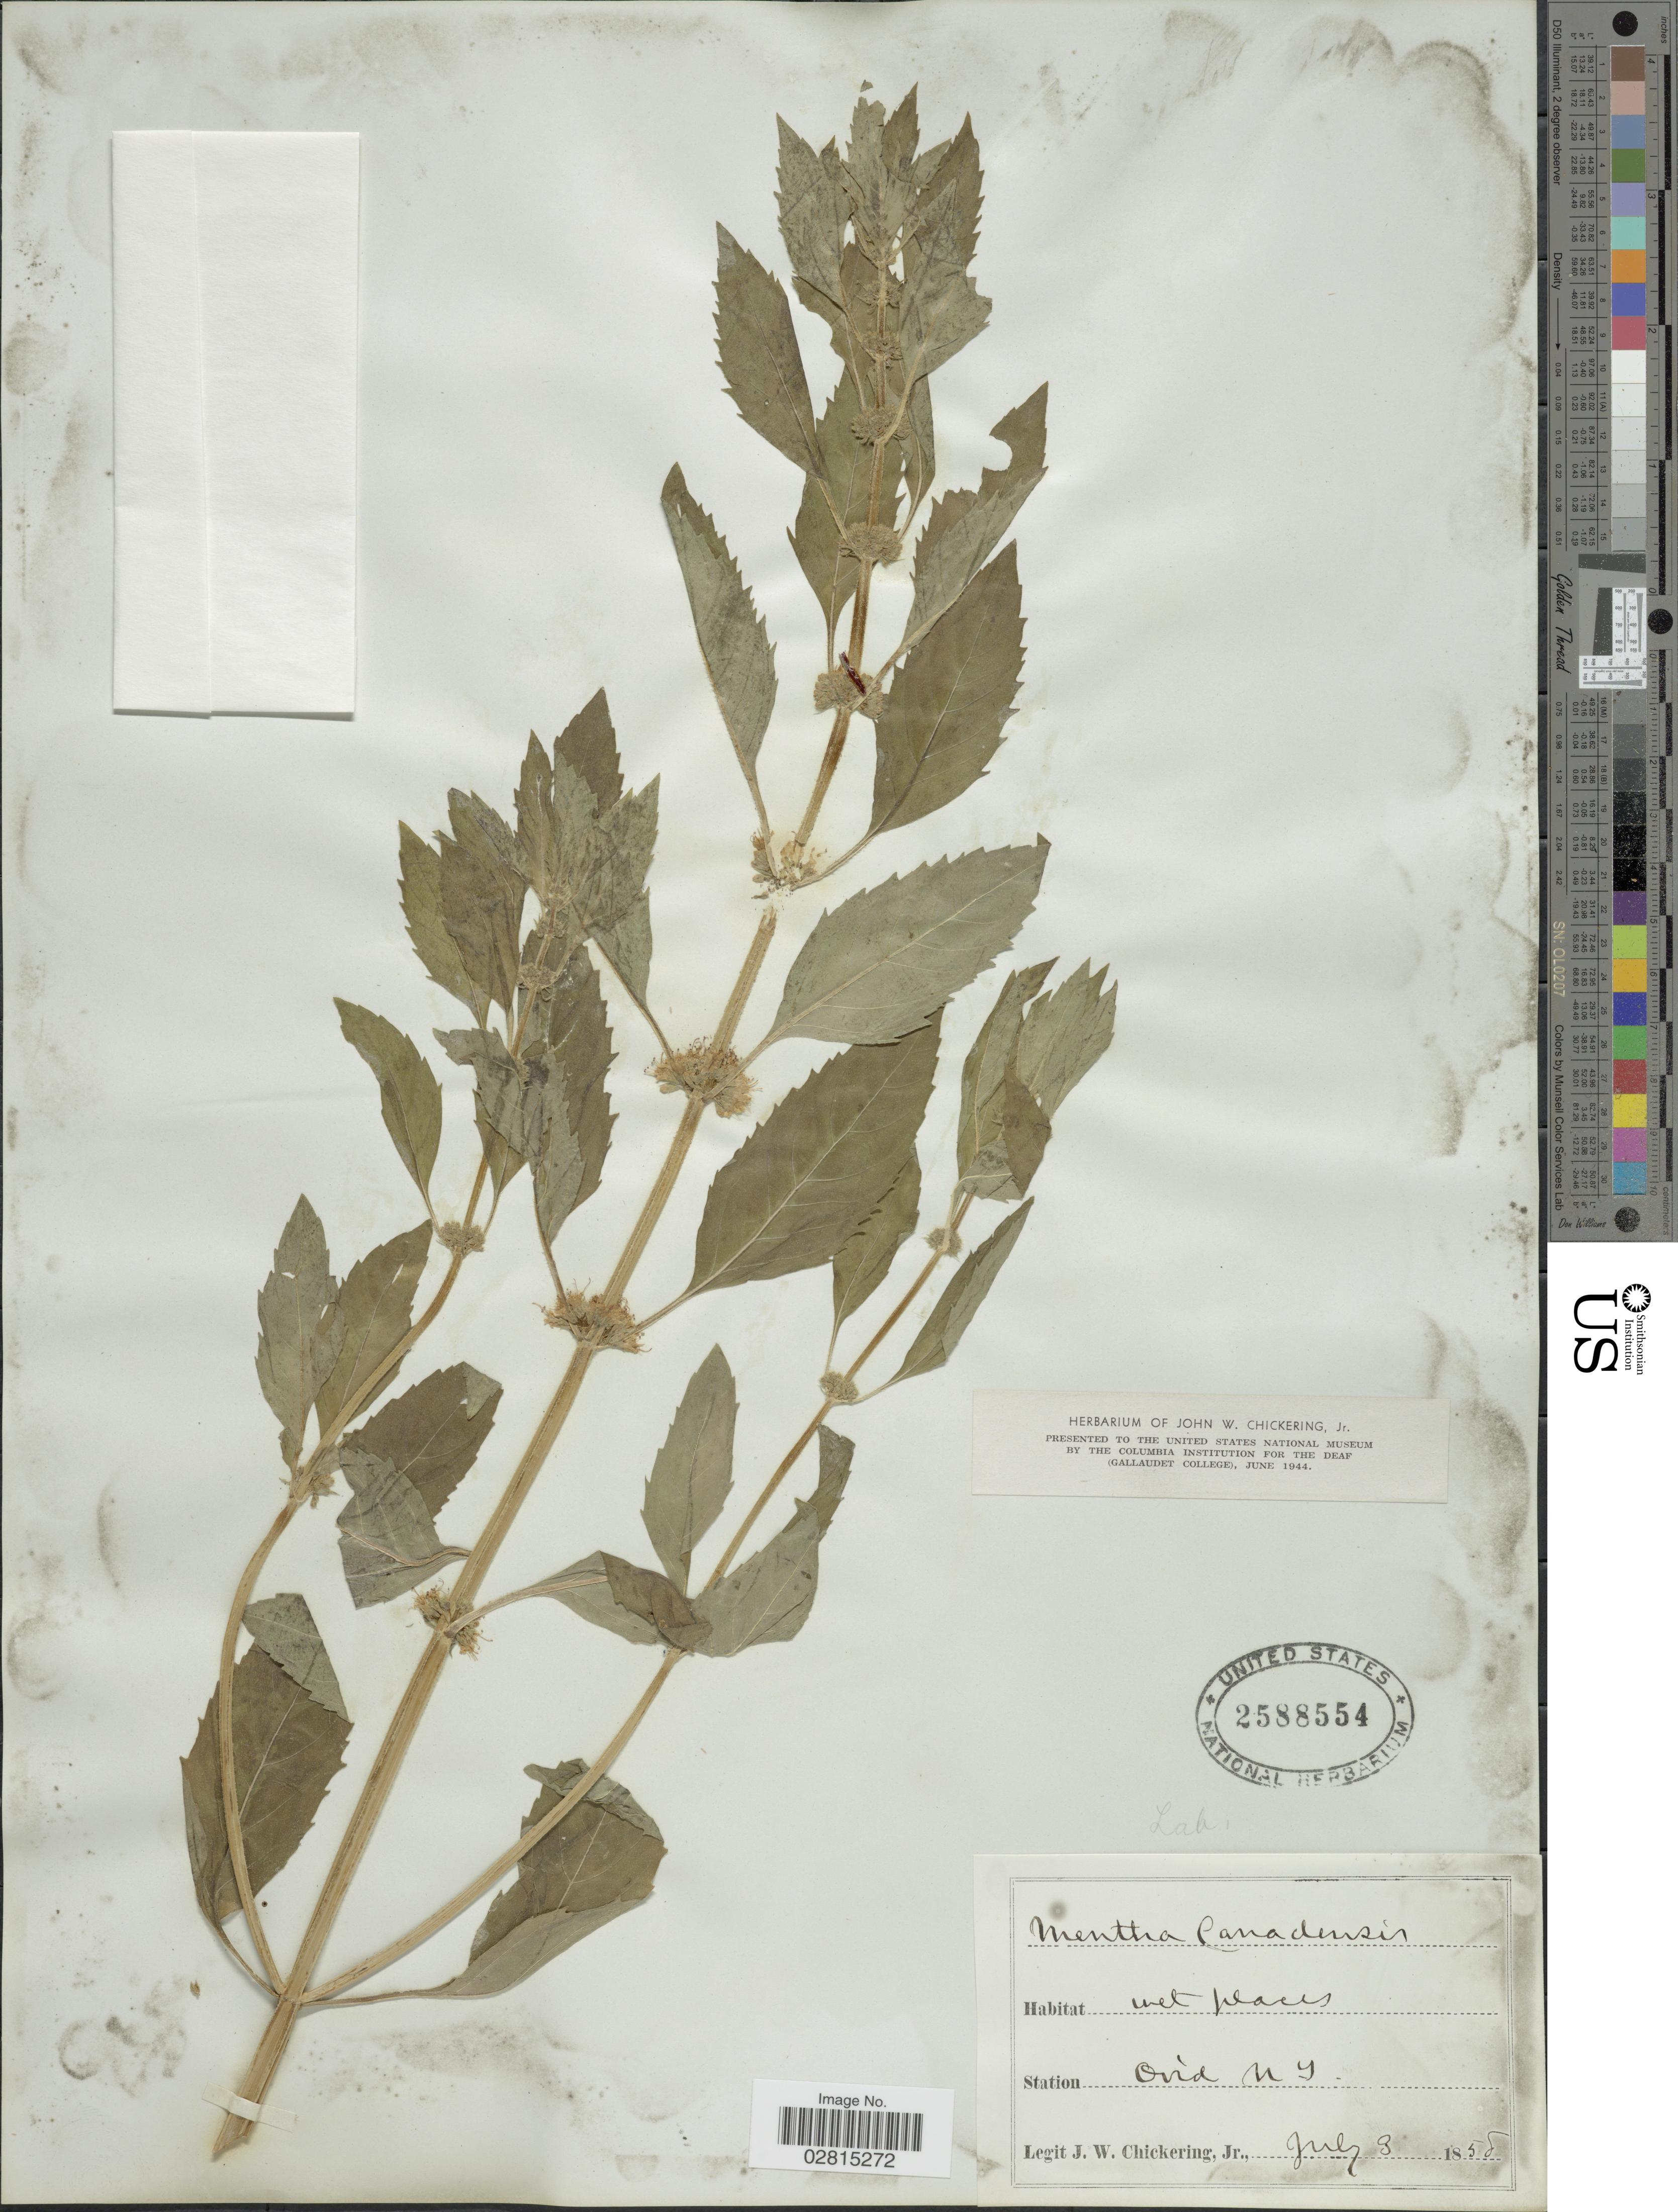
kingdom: Plantae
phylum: Tracheophyta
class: Magnoliopsida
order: Lamiales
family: Lamiaceae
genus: Mentha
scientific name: Mentha canadensis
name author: L.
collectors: J. W. Chickering Jr.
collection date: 1858-07-03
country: United States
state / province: New York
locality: Station Ovid.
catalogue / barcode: US 2588554